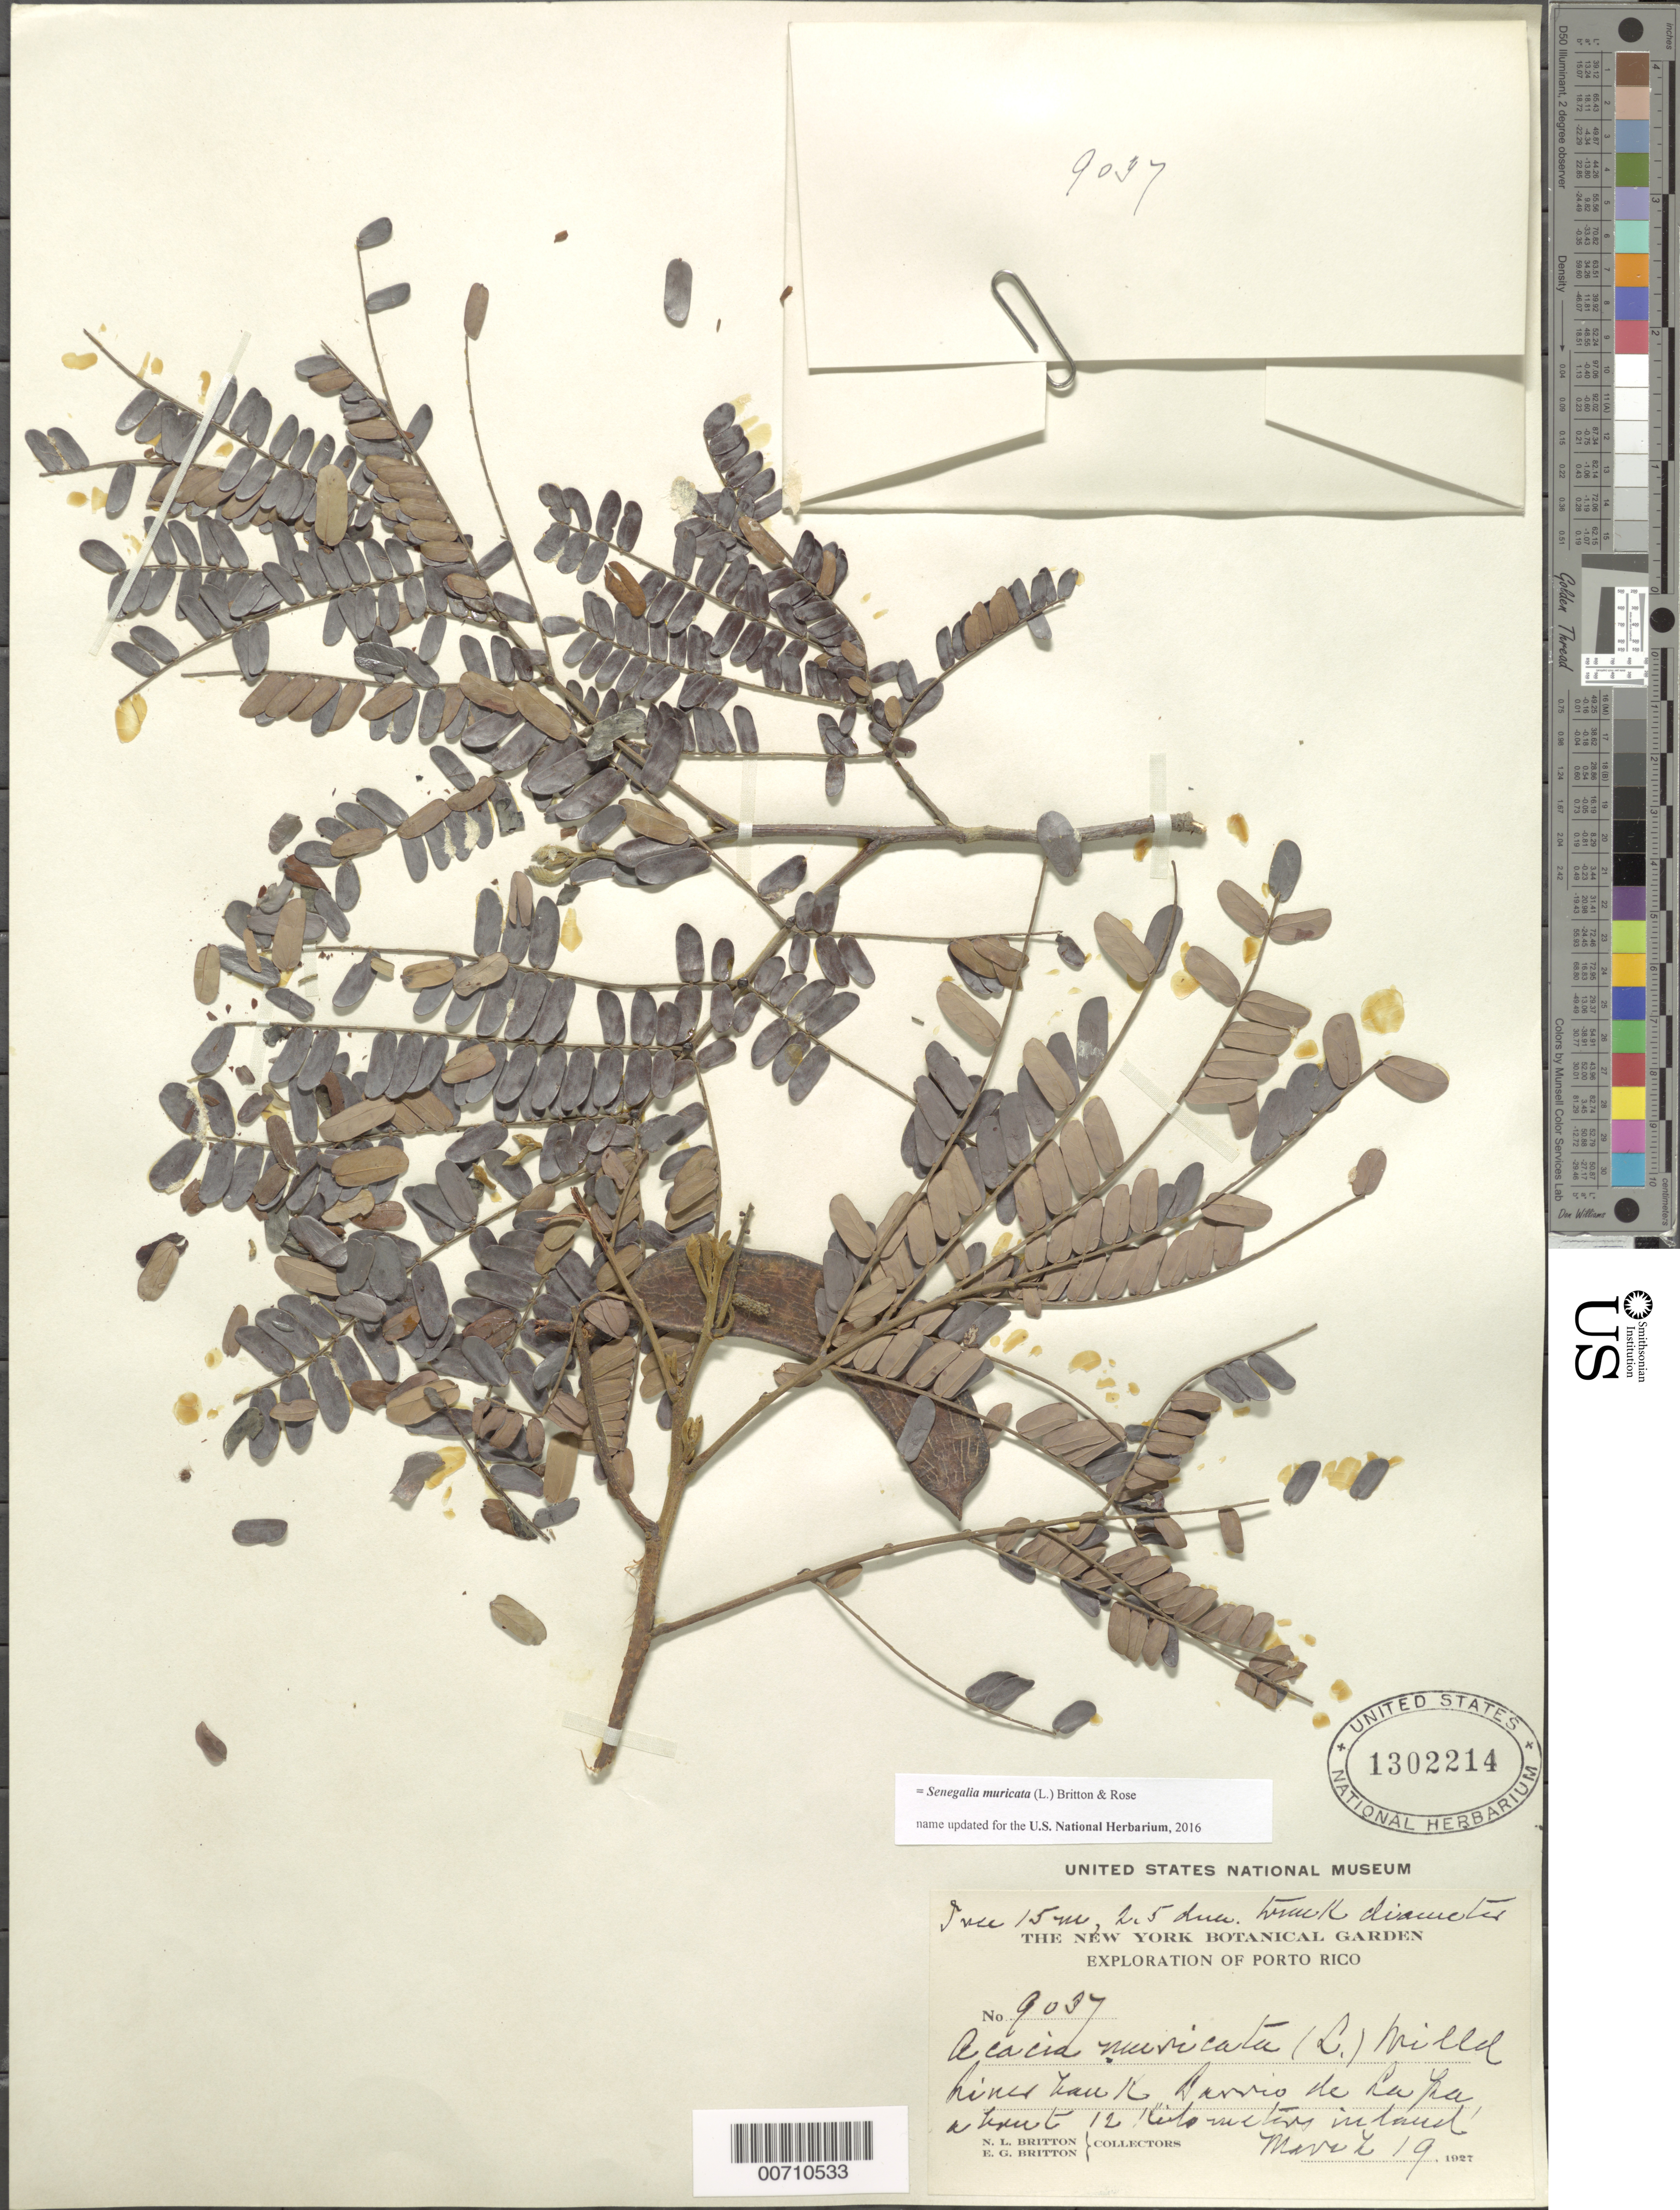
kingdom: Plantae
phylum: Tracheophyta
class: Magnoliopsida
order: Fabales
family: Fabaceae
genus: Parasenegalia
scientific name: Parasenegalia muricata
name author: (L.) Seigler & Ebinger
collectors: N. Britton & E. G. Britton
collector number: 9037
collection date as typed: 19 Mar 1927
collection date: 1927-03-19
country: Puerto Rico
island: Greater Antilles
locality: Barrio de Lama, about 12 km inland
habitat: Riverbank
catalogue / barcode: US 1302214